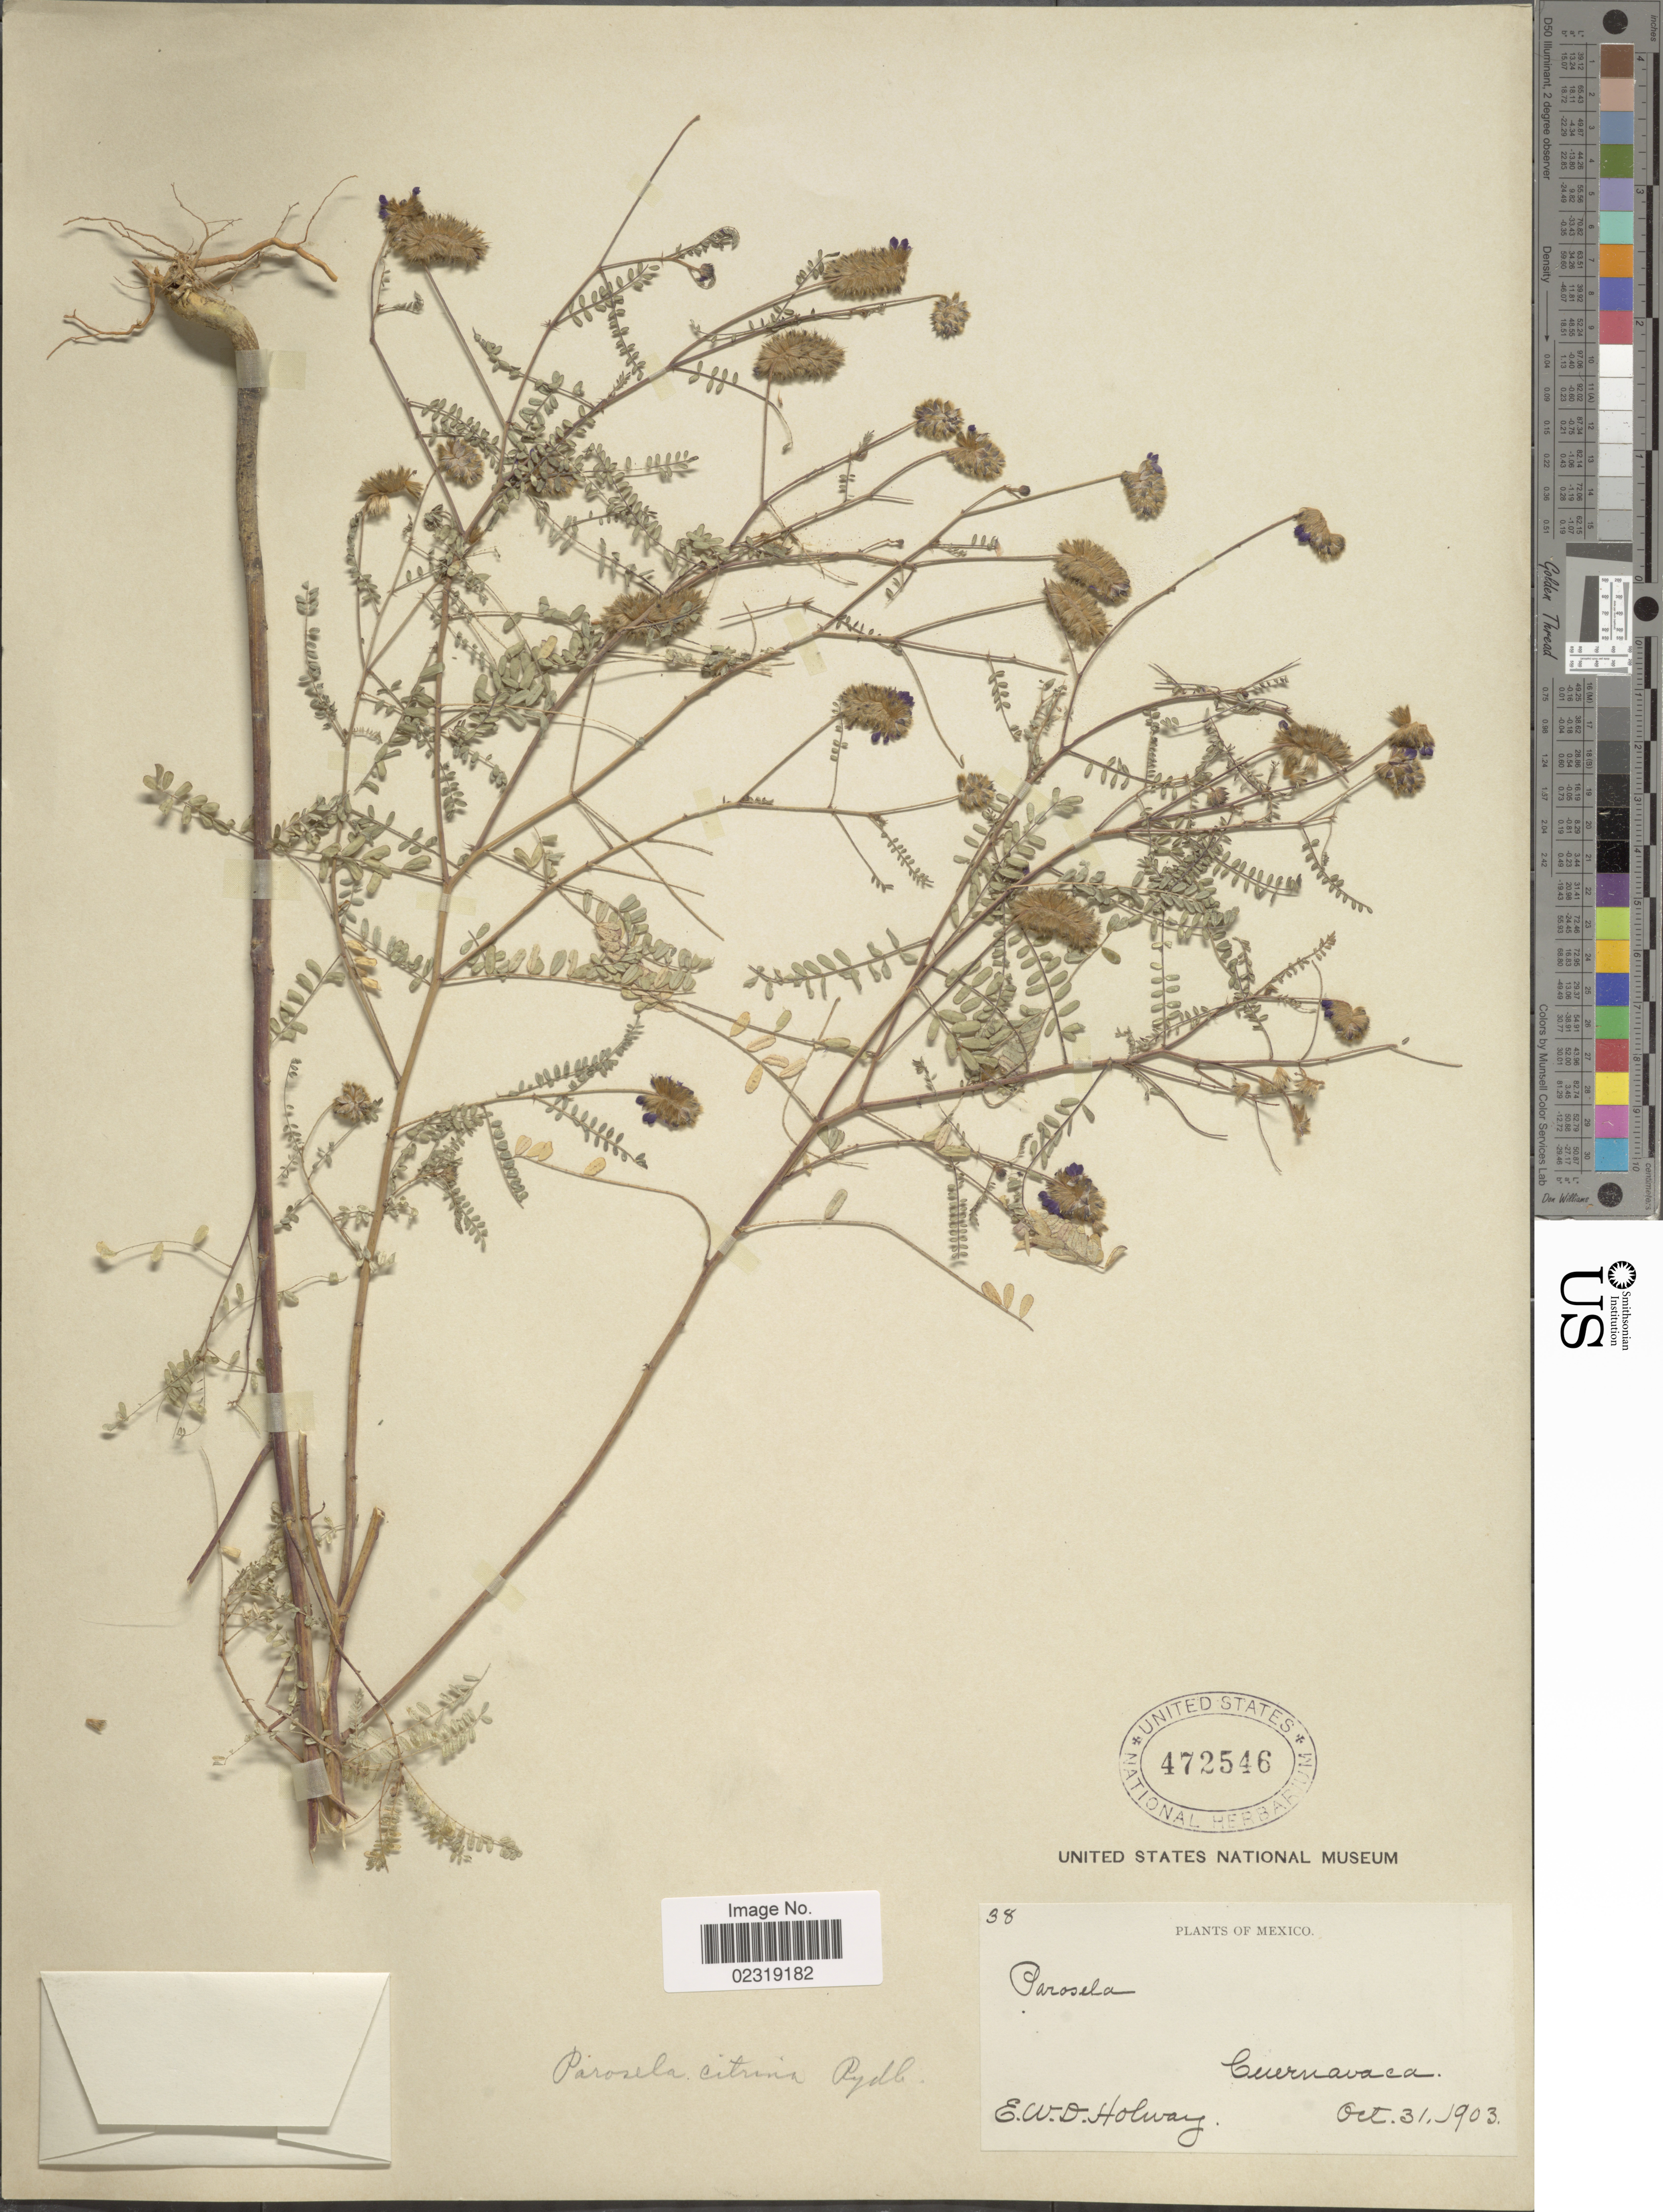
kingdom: Plantae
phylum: Tracheophyta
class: Magnoliopsida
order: Fabales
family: Fabaceae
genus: Dalea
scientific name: Dalea foliolosa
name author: (Aiton) Barneby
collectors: E. W. D. Holway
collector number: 38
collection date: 1903-10-31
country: Mexico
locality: Cuernavaca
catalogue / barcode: US 472546